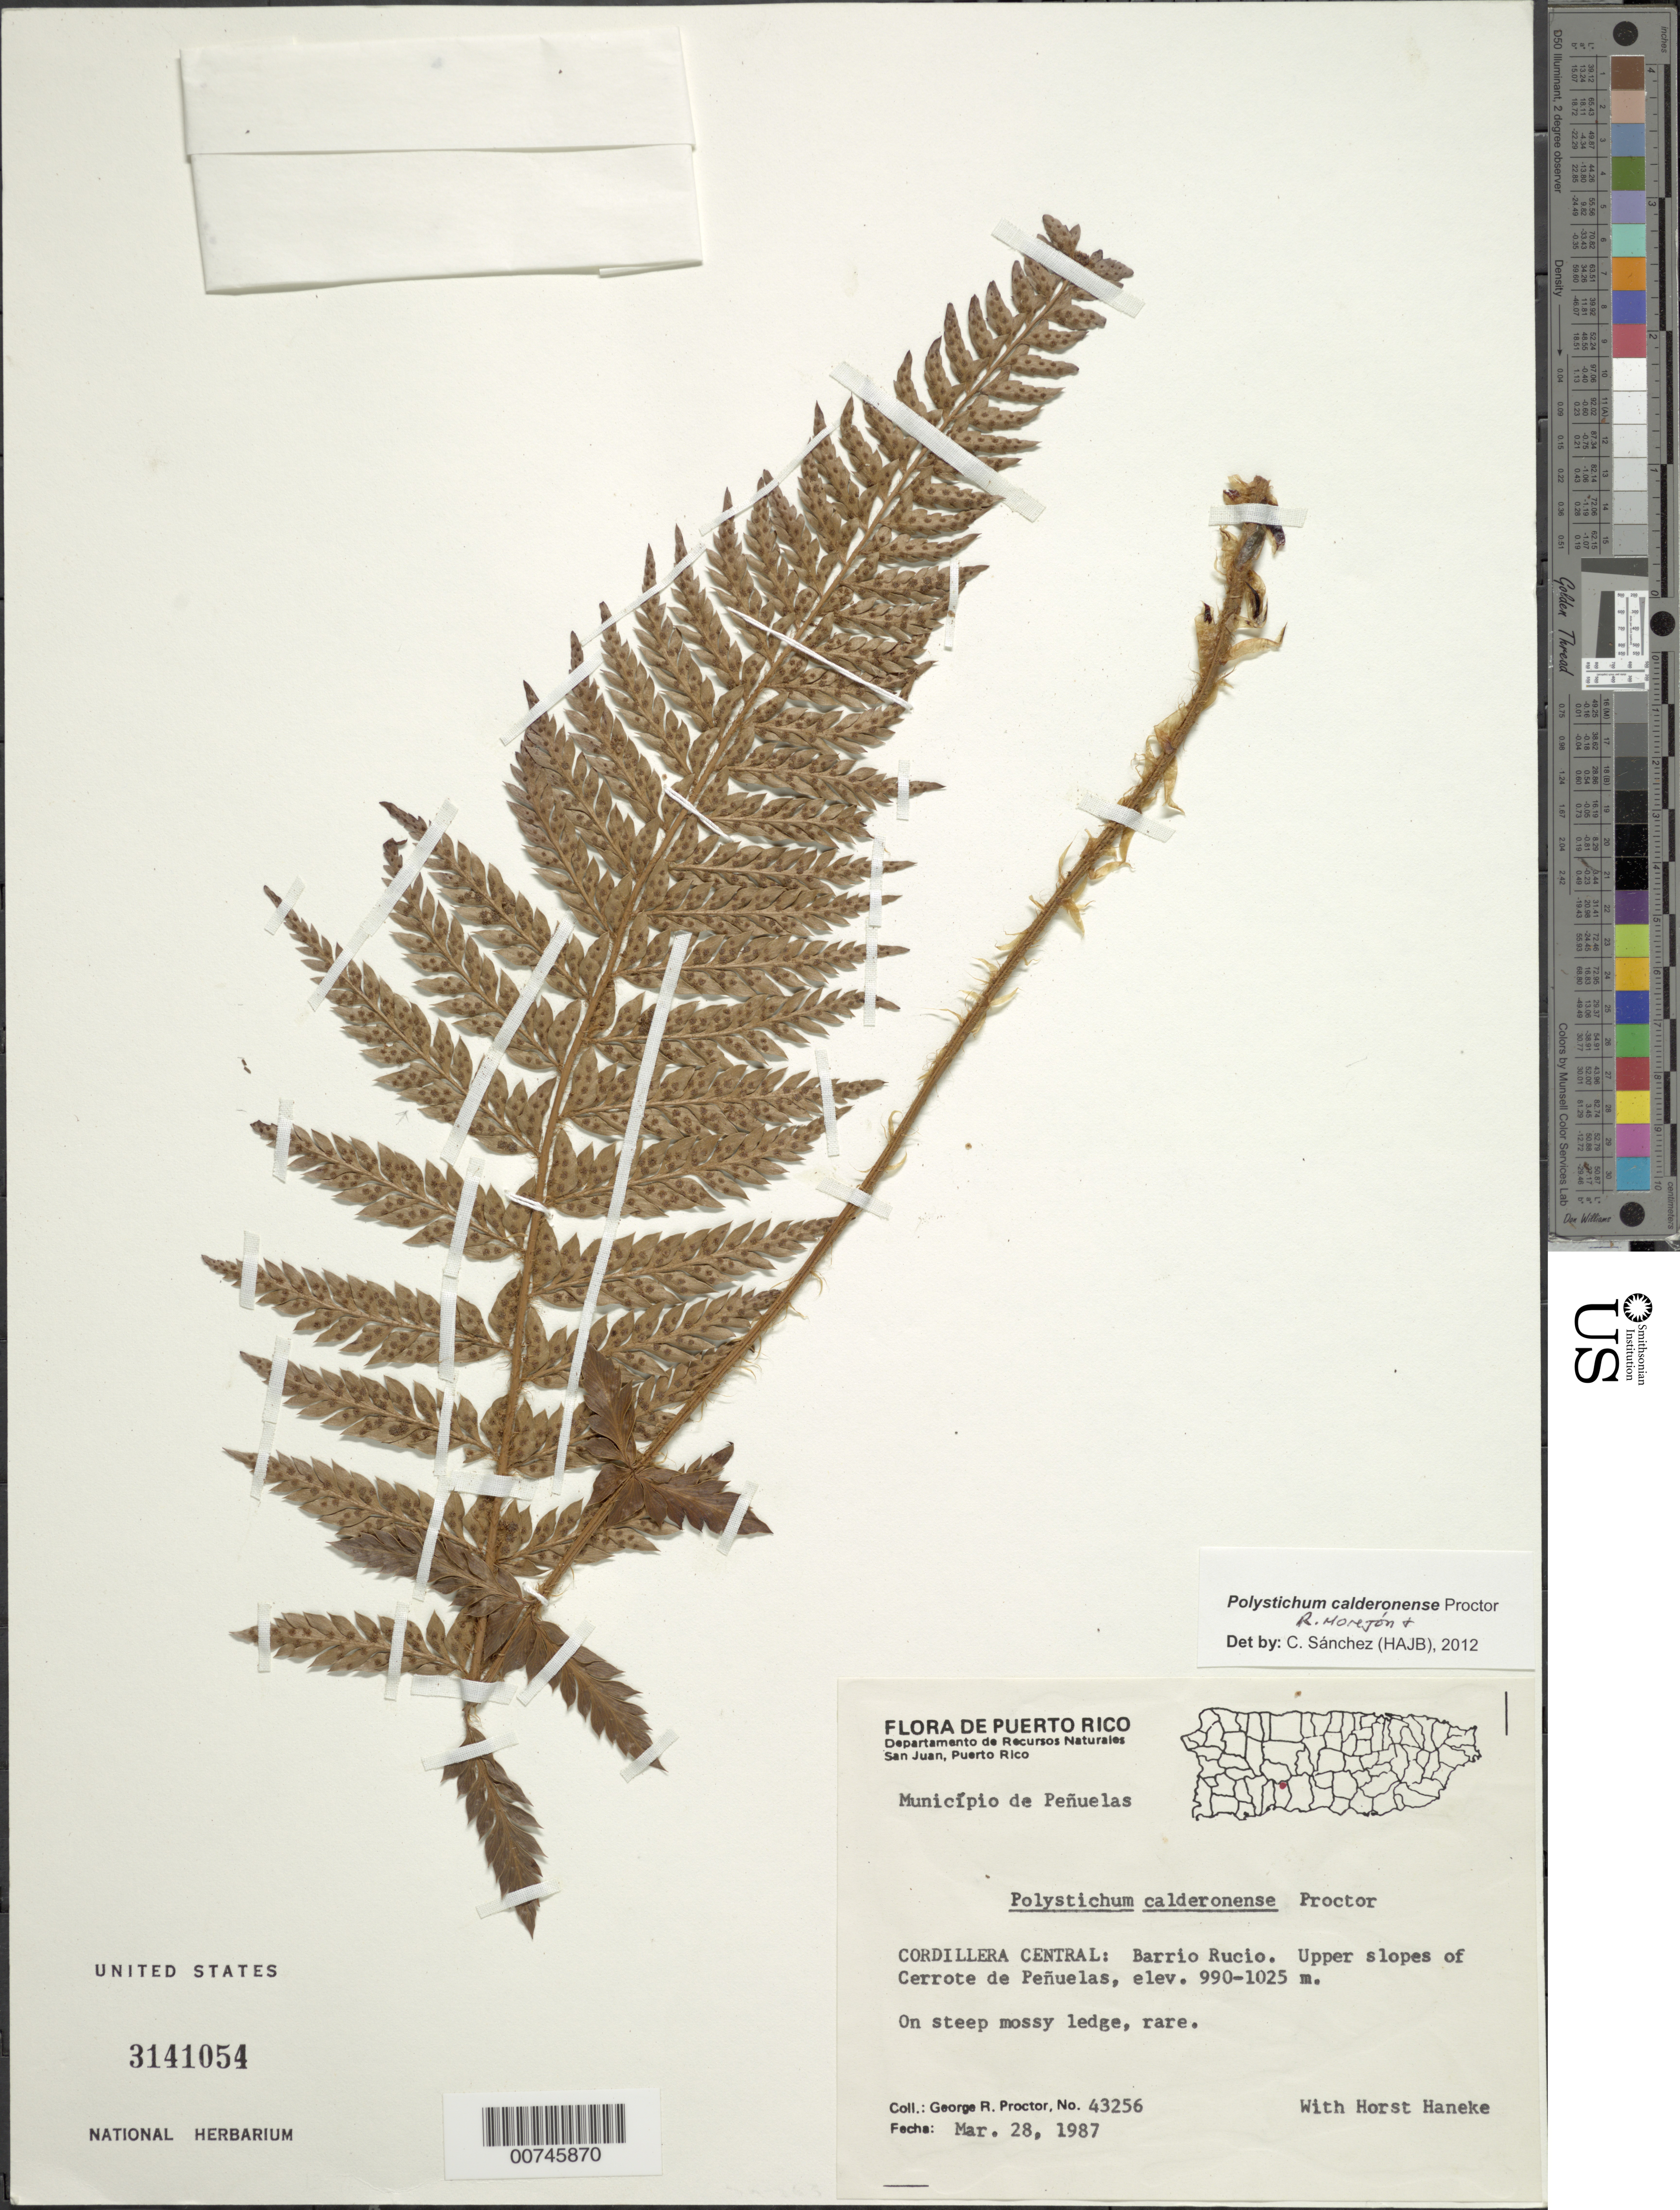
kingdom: Plantae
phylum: Tracheophyta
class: Polypodiopsida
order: Polypodiales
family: Dryopteridaceae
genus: Polystichum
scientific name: Polystichum calderonense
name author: Proctor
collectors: G. R. Proctor & H. Haneke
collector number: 43256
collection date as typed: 28 Mar 1987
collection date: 1987-03-28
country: Puerto Rico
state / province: Jayuya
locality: Cordillera Central: Barrio Rucio. Upper slopes of Cerrote de Peñuelas, Municipio de Peñuelas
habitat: On steep mossy ledge, rare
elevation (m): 990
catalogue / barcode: US 3141054